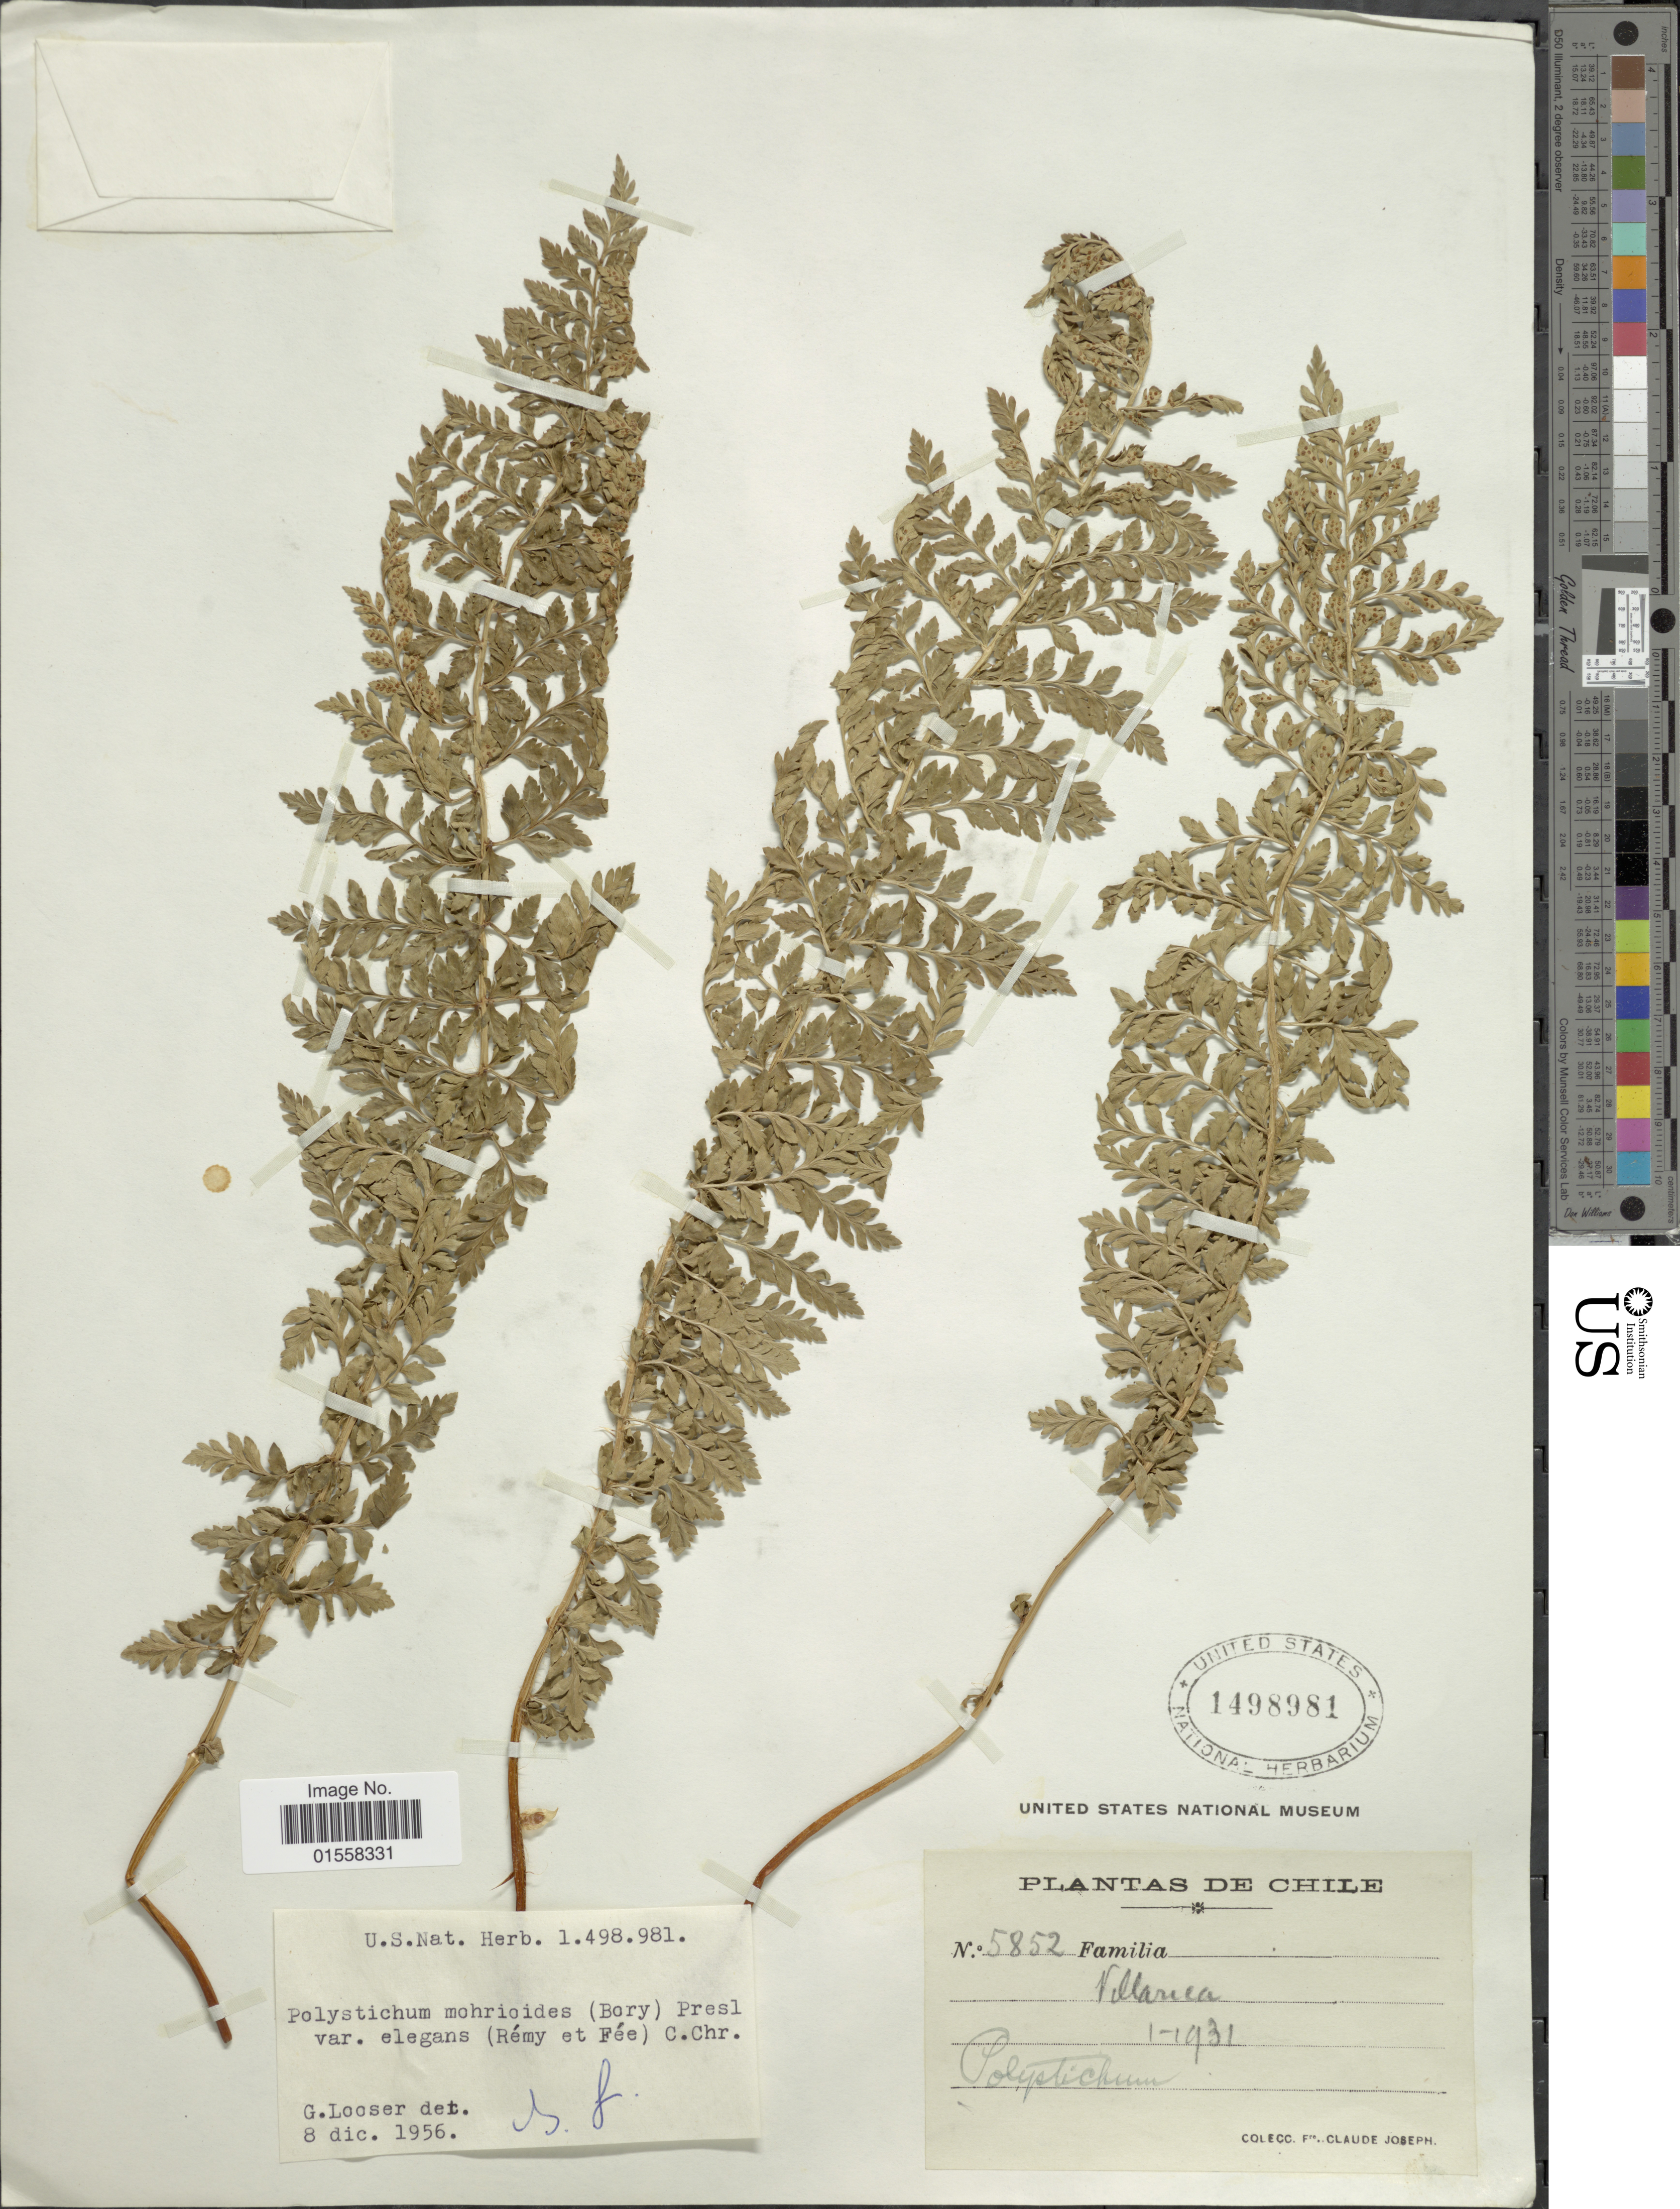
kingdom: Plantae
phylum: Tracheophyta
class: Polypodiopsida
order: Polypodiales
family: Dryopteridaceae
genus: Polystichum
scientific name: Polystichum mohrioides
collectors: Bro. Claude-Joseph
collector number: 5852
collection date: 1931-01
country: Chile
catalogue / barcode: US 1498981